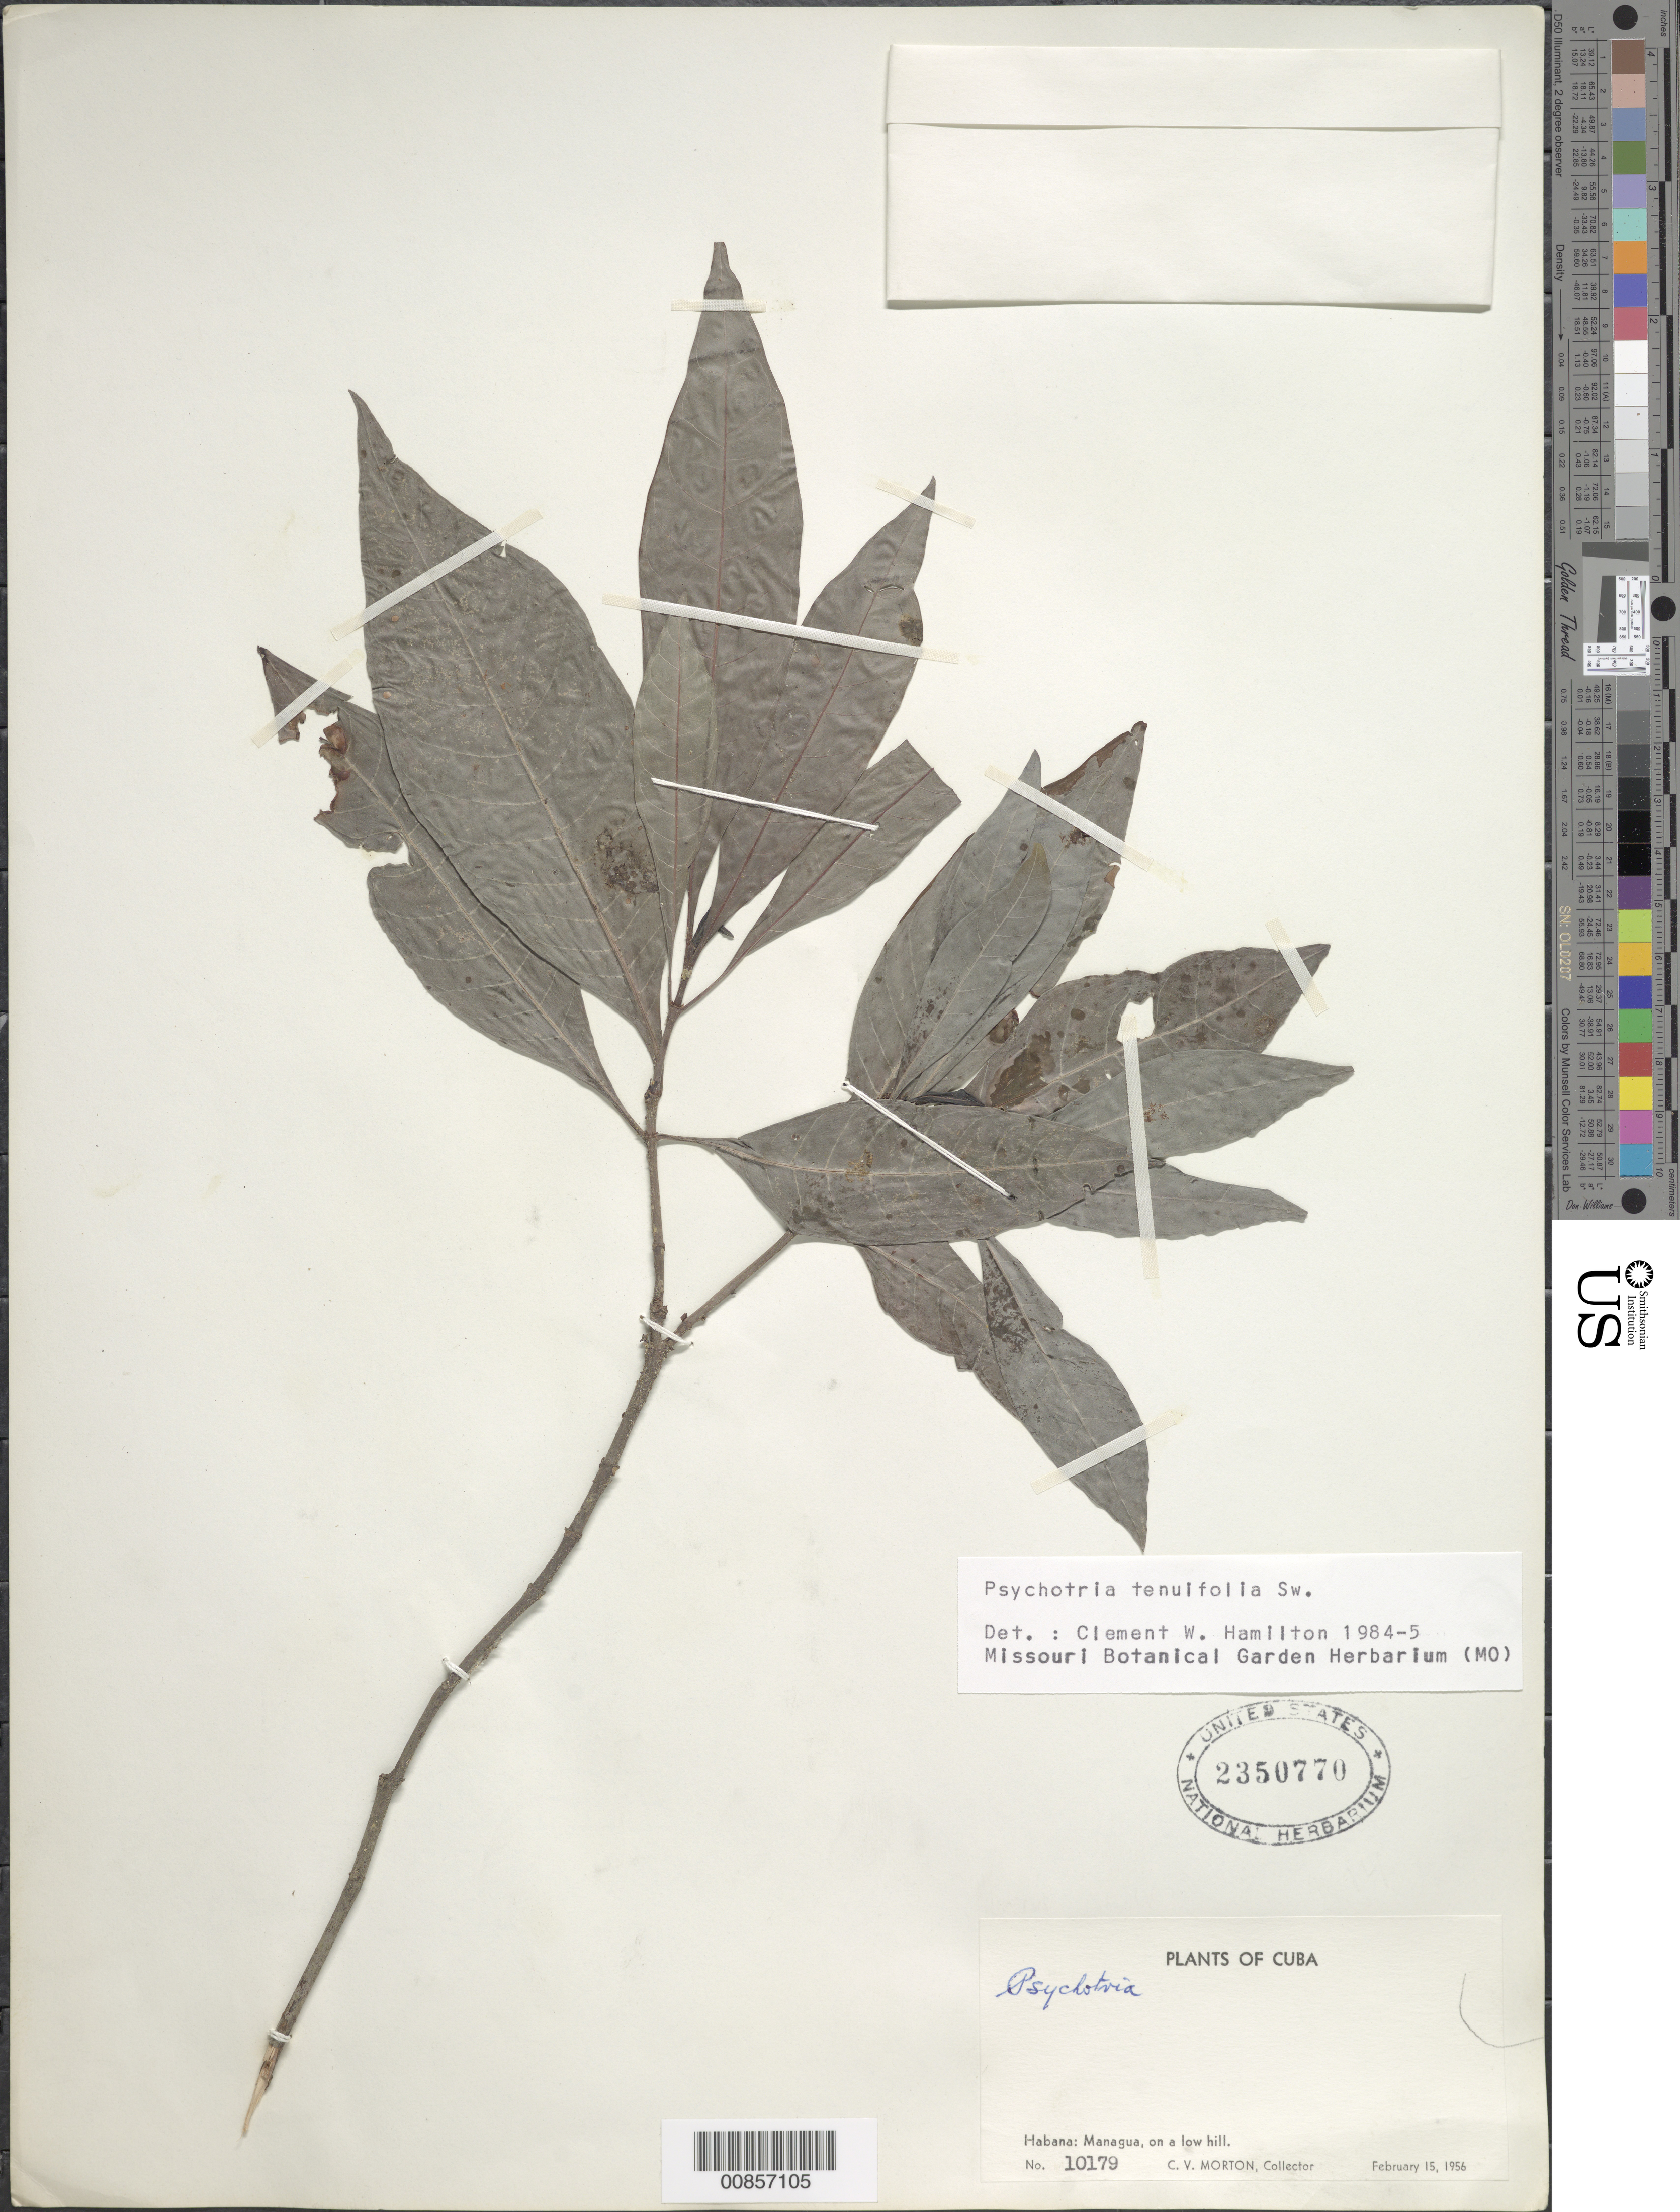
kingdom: Plantae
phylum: Tracheophyta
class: Magnoliopsida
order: Gentianales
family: Rubiaceae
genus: Psychotria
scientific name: Psychotria tenuifolia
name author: Sw.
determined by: Hamilton, C. W.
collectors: C. V. Morton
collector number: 10179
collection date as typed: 15 Feb 1956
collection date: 1956-02-15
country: Cuba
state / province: La Habana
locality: Managua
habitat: On low hill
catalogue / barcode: US 2350770